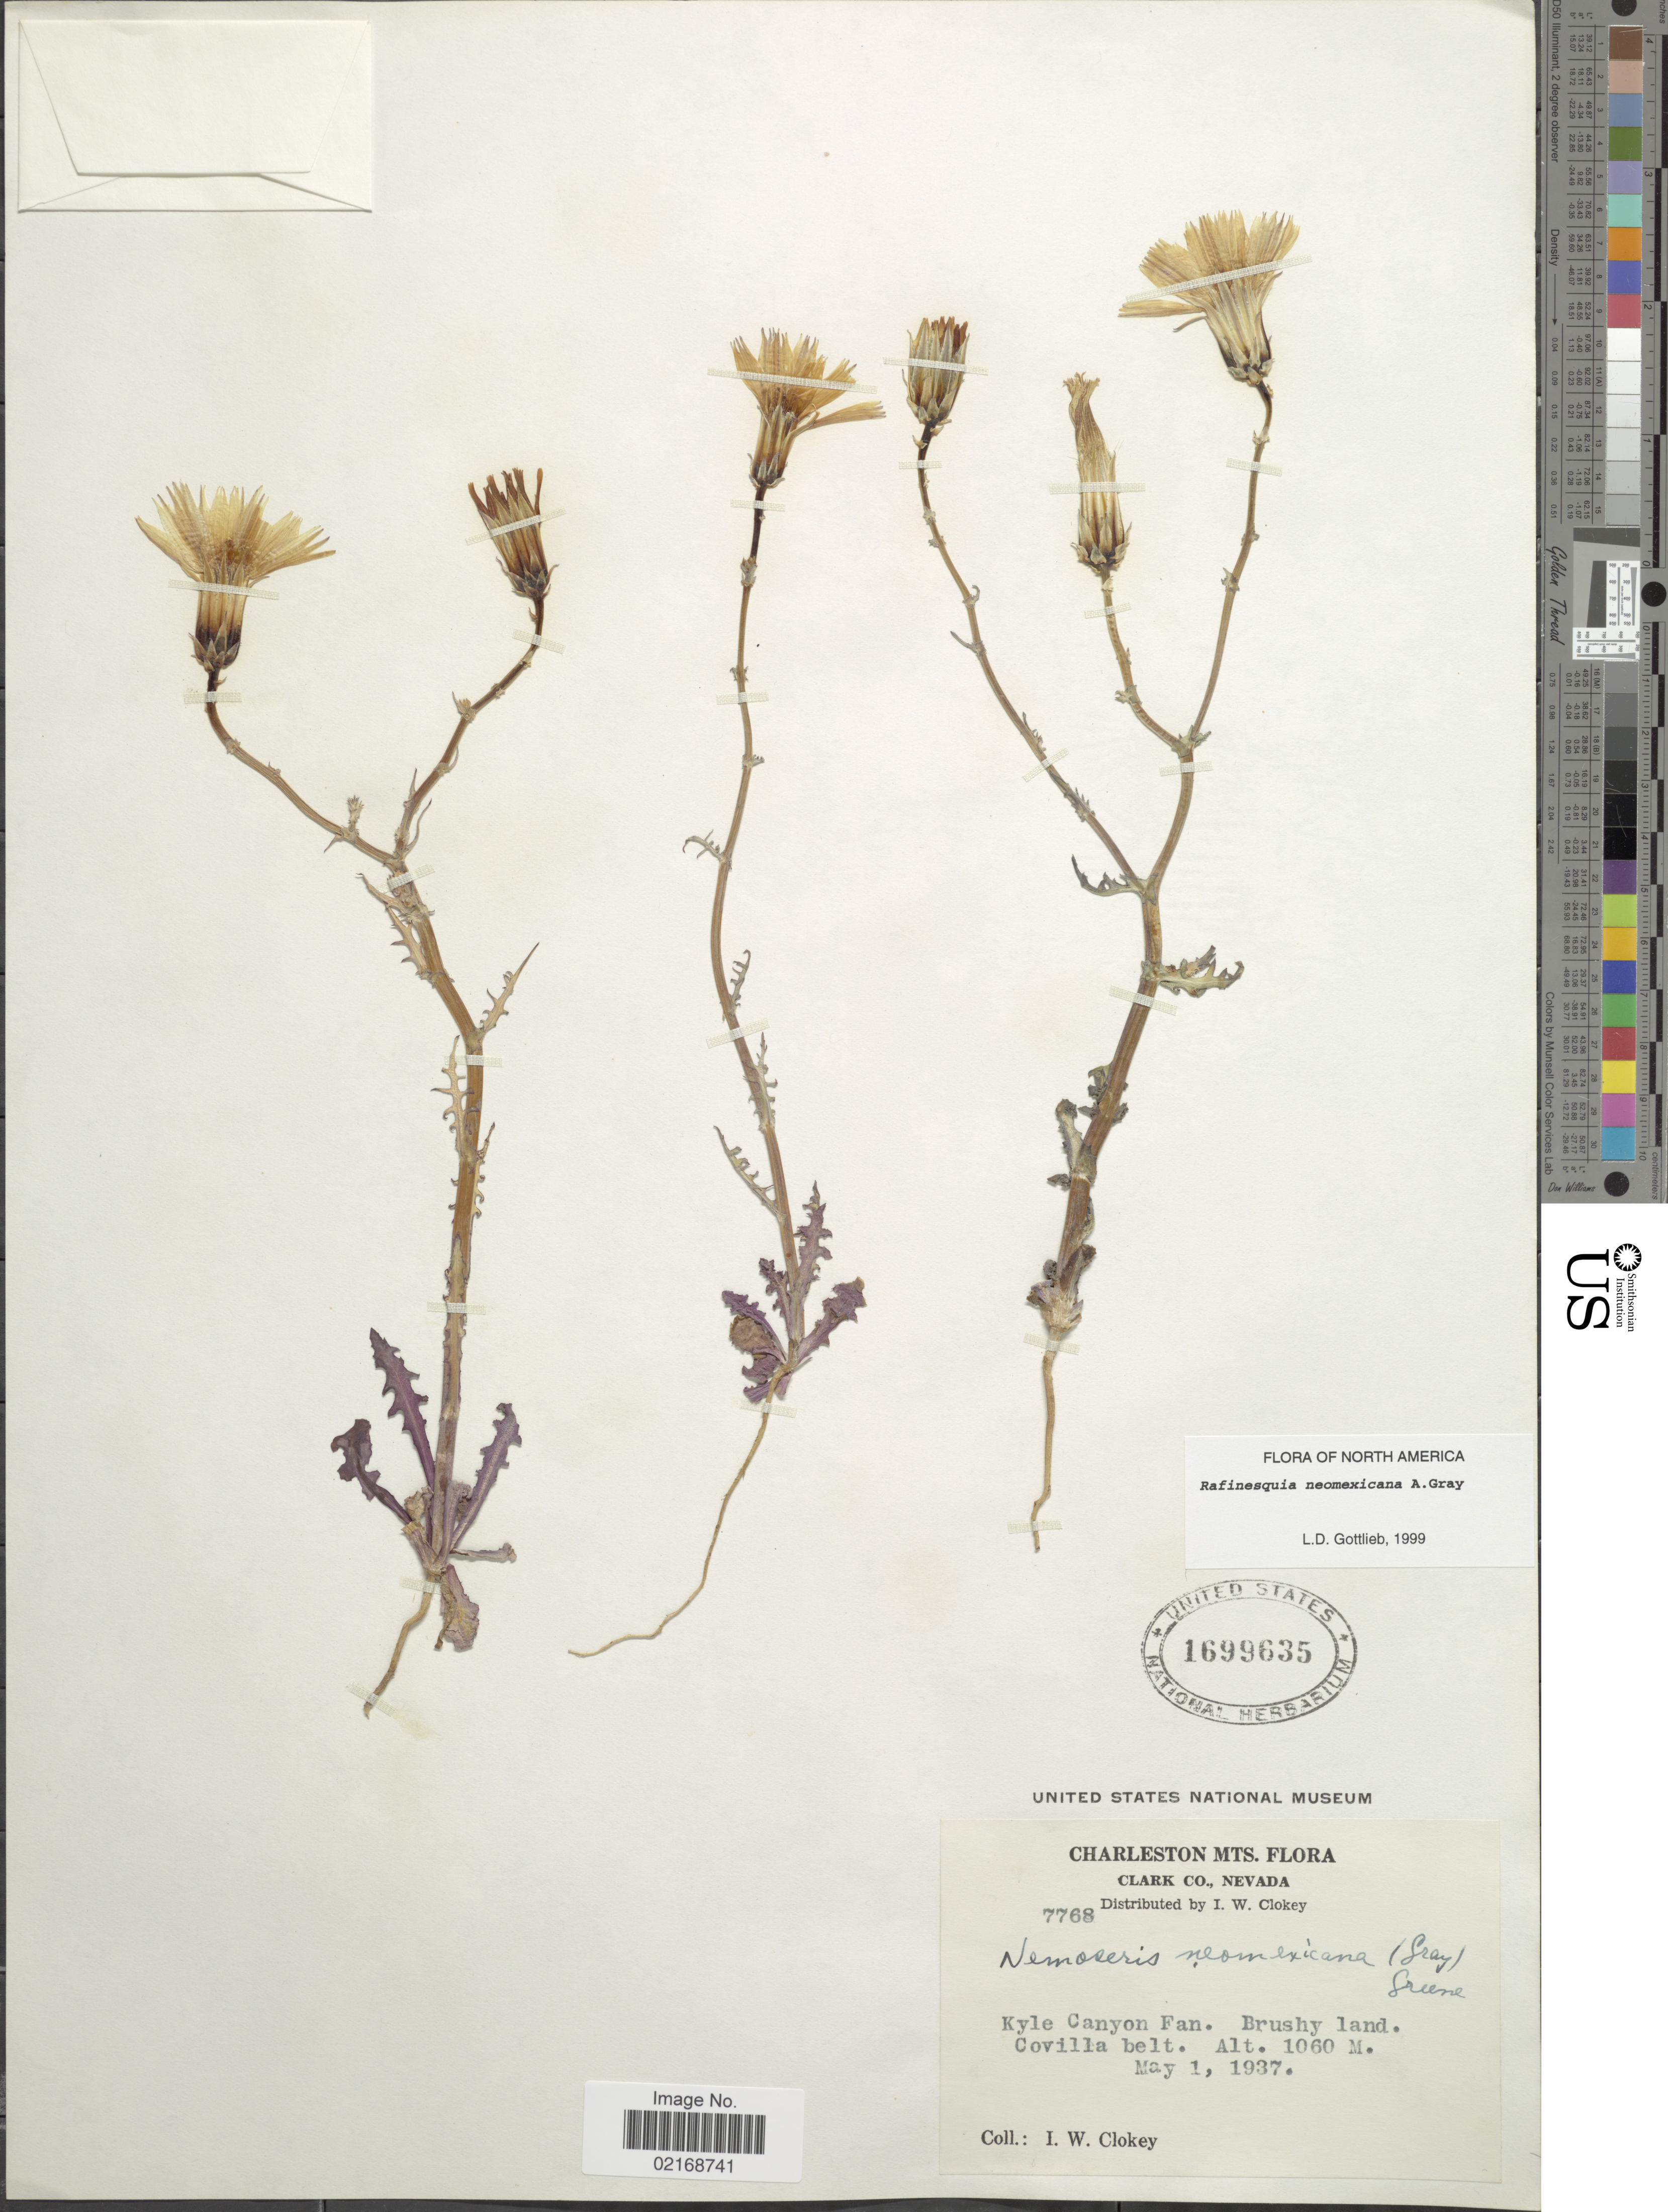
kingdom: Plantae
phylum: Tracheophyta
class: Magnoliopsida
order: Asterales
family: Asteraceae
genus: Rafinesquia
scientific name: Rafinesquia neomexicana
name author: A. Gray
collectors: I. W. Clokey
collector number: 7768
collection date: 1937-05-01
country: United States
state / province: Nevada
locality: Charleston Mts., Clark Co., Kyle Canyon Fan. Covilla belt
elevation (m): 1060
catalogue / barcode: US 1699635